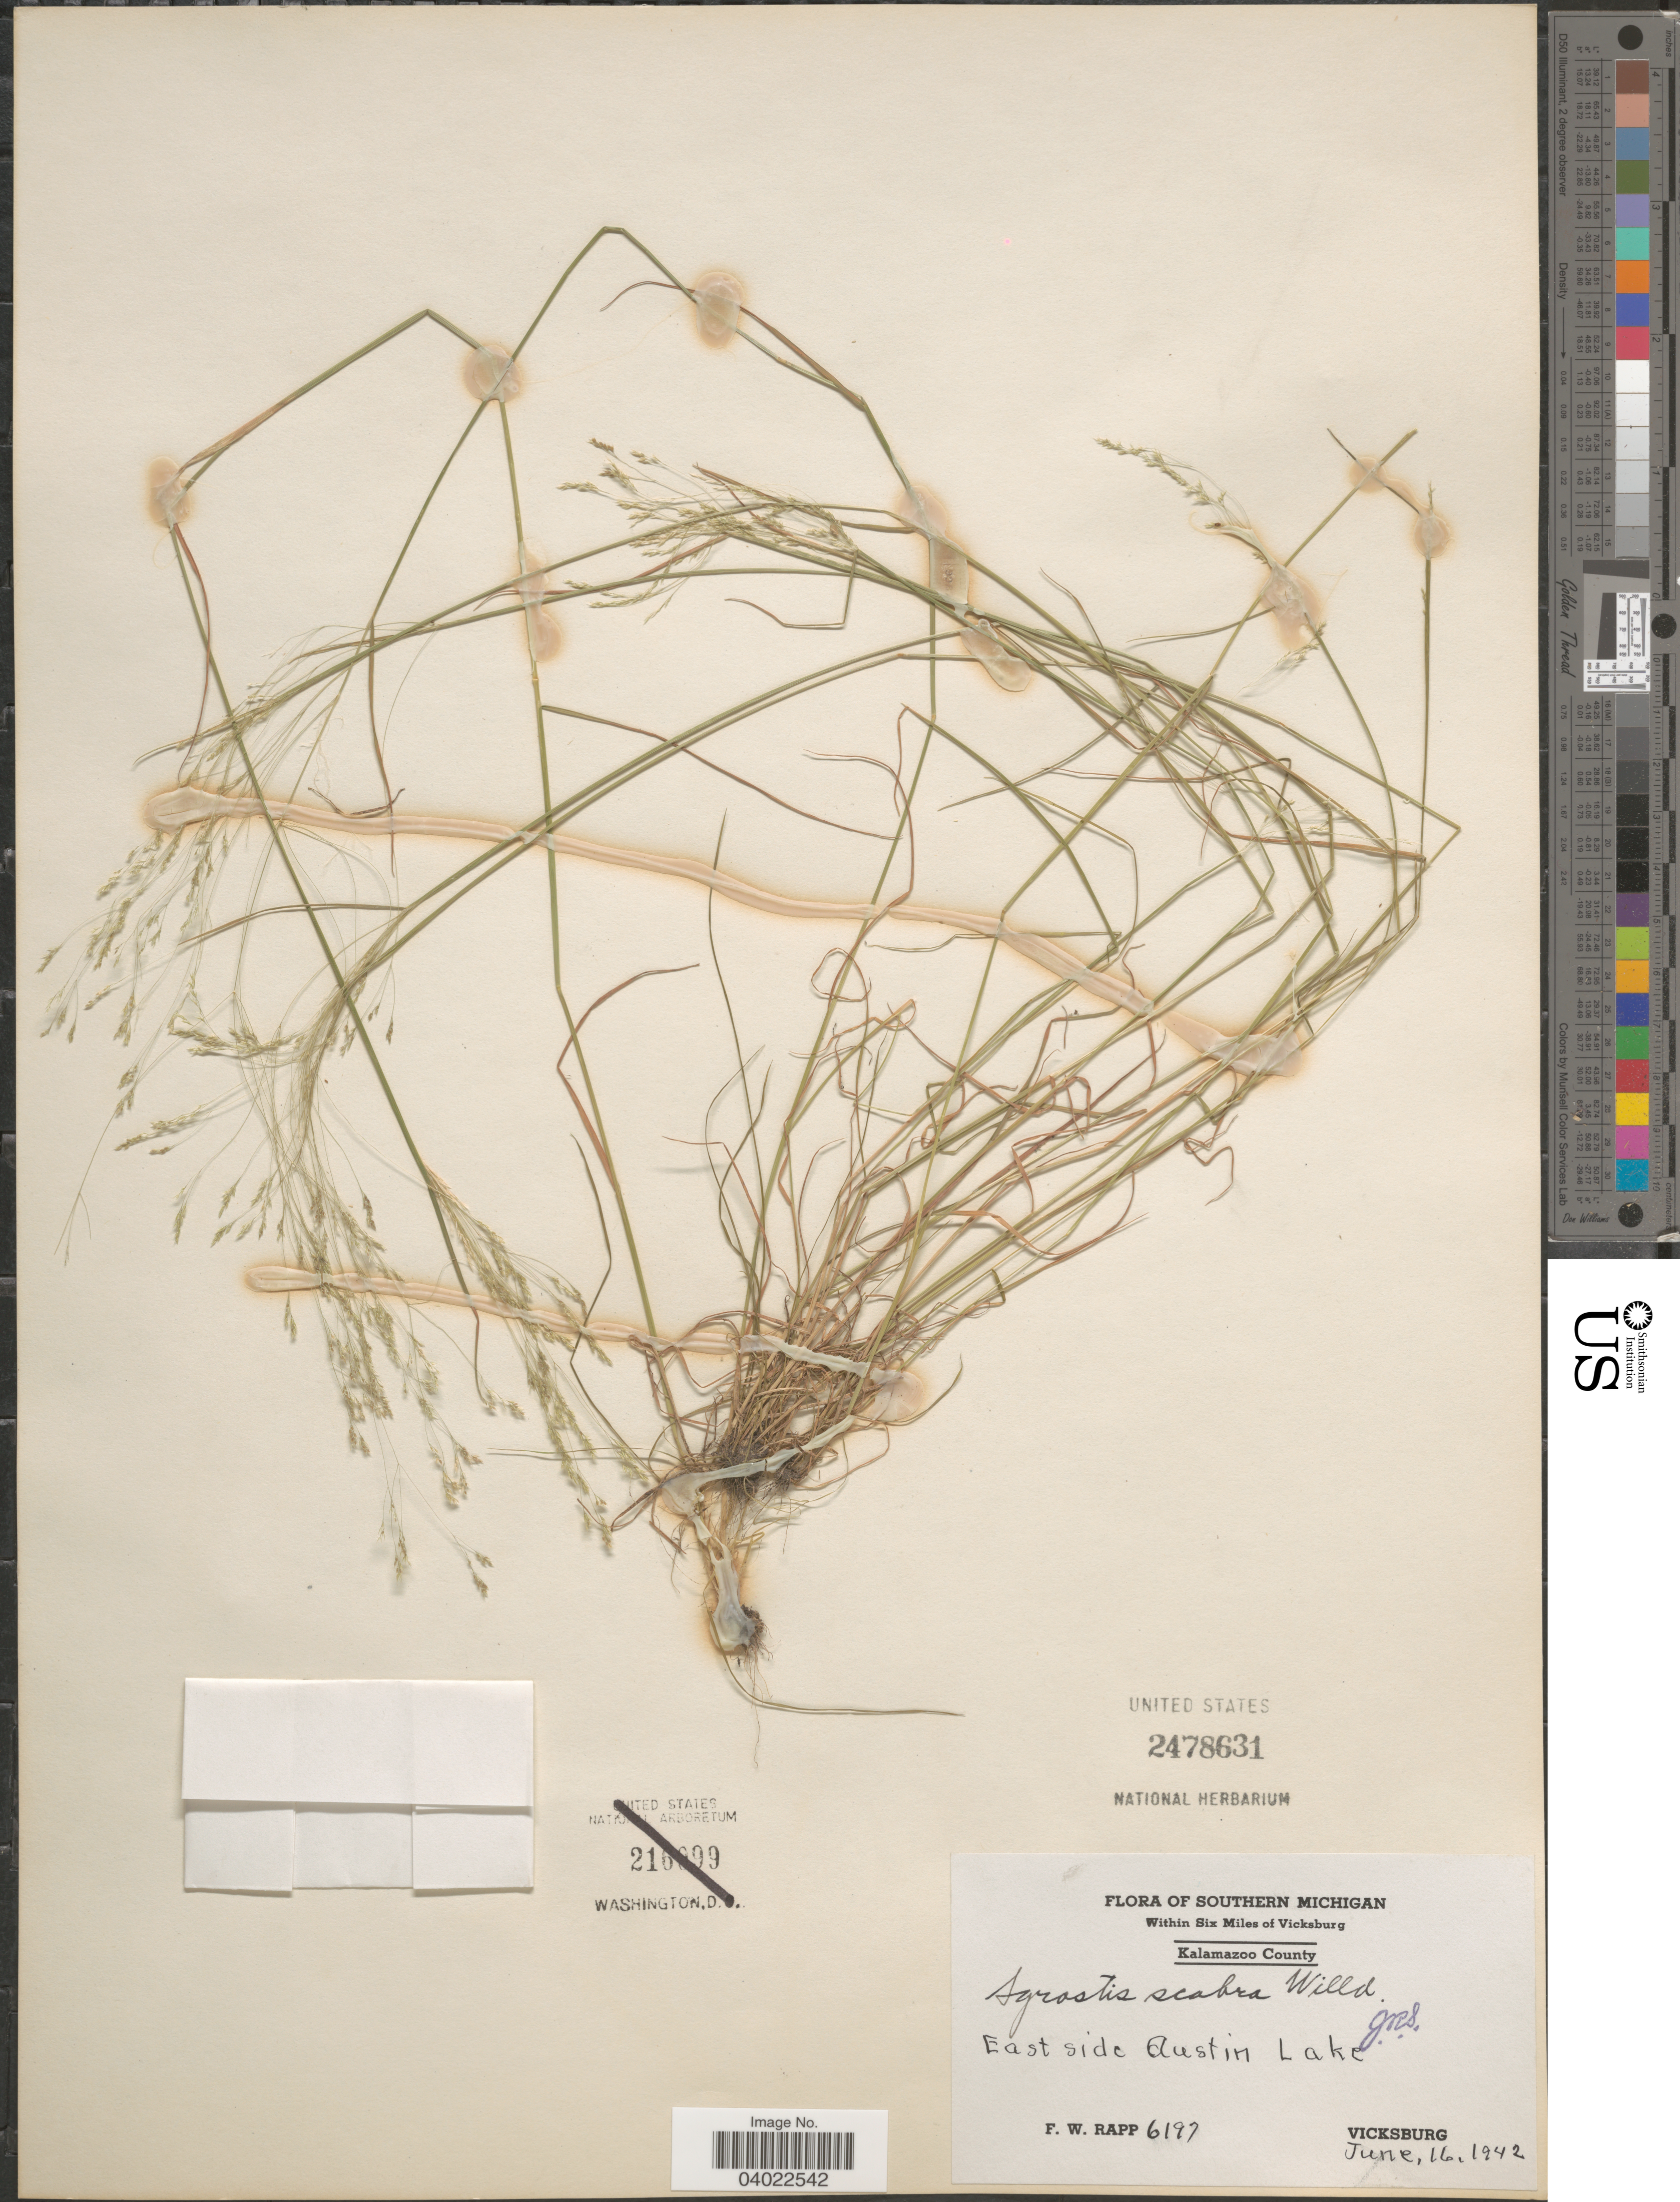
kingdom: Plantae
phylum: Tracheophyta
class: Liliopsida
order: Poales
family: Poaceae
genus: Agrostis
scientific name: Agrostis scabra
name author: Willd.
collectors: F. Rapp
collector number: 6197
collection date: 1942-06-16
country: United States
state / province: Michigan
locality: Southern Michigan. Within Six Miles of Vicksburg. Kalamazoo County. East side Austin Lake. Vicksburg.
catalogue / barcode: US 2478631